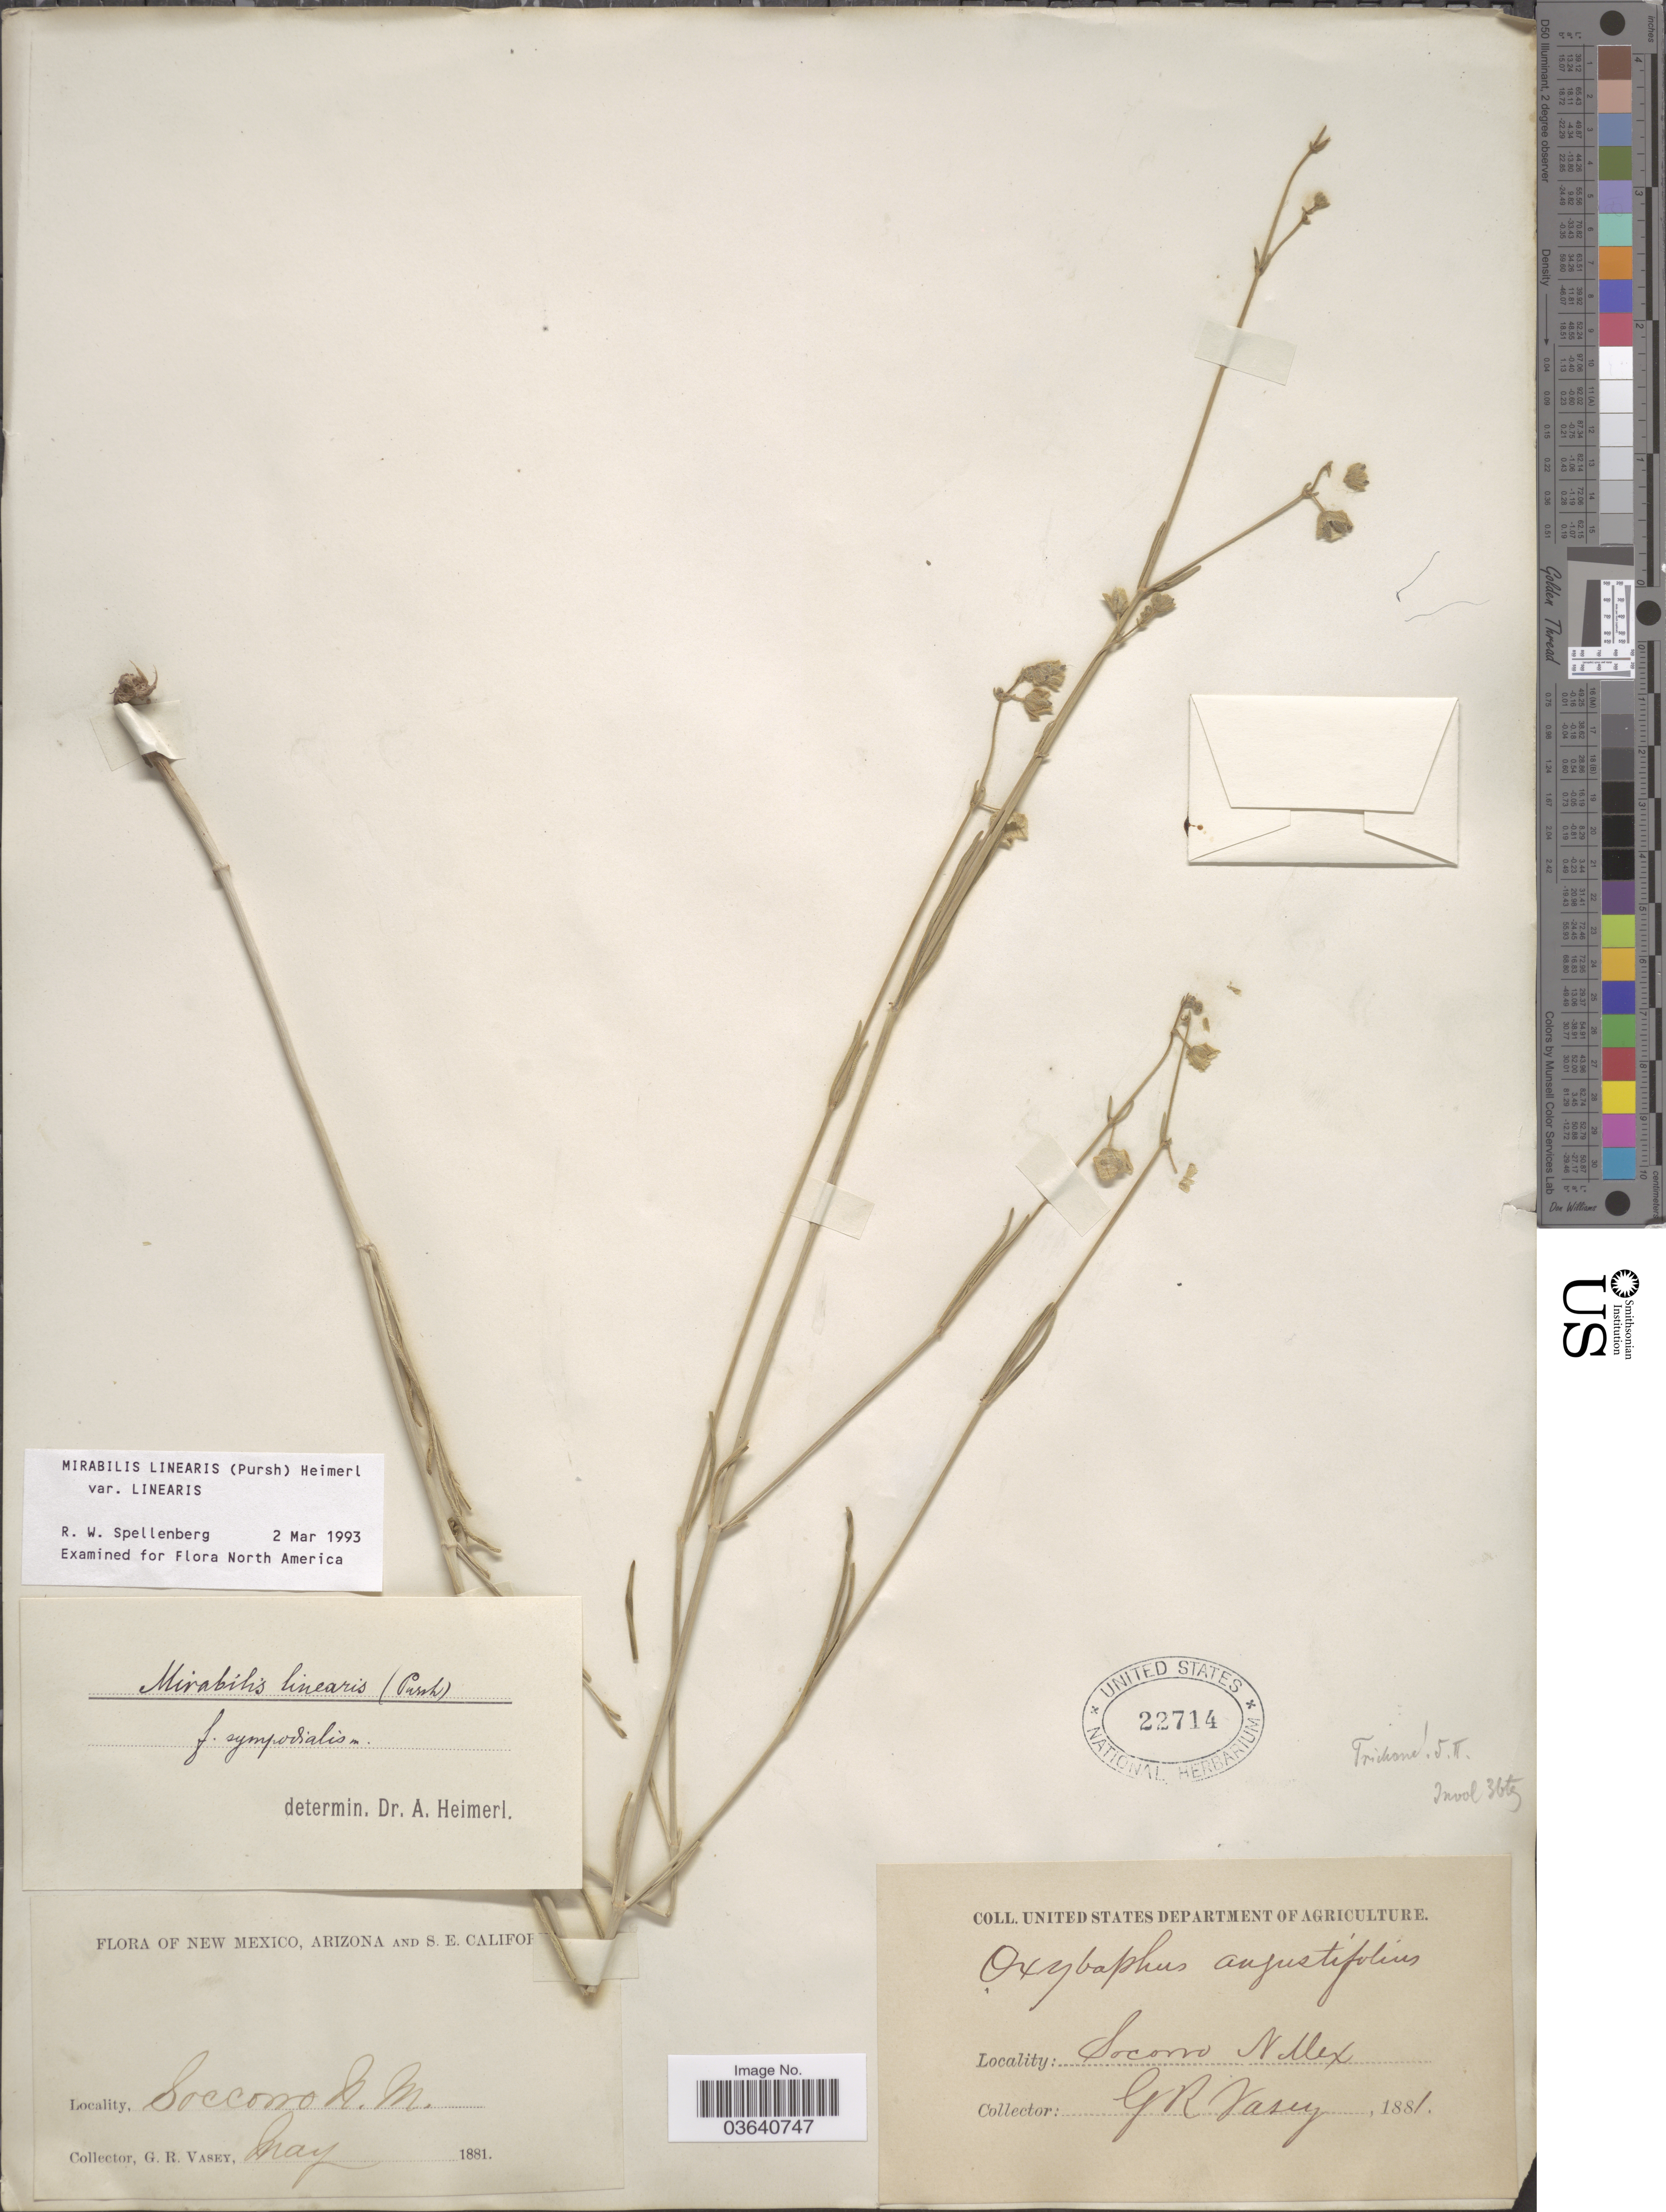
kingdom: Plantae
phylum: Tracheophyta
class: Magnoliopsida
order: Caryophyllales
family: Nyctaginaceae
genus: Mirabilis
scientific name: Mirabilis linearis var. linearis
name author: (Pursh) Heimerl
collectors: G. R. Vasey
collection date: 1881-05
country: United States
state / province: New Mexico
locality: Socorro.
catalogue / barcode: US 22714